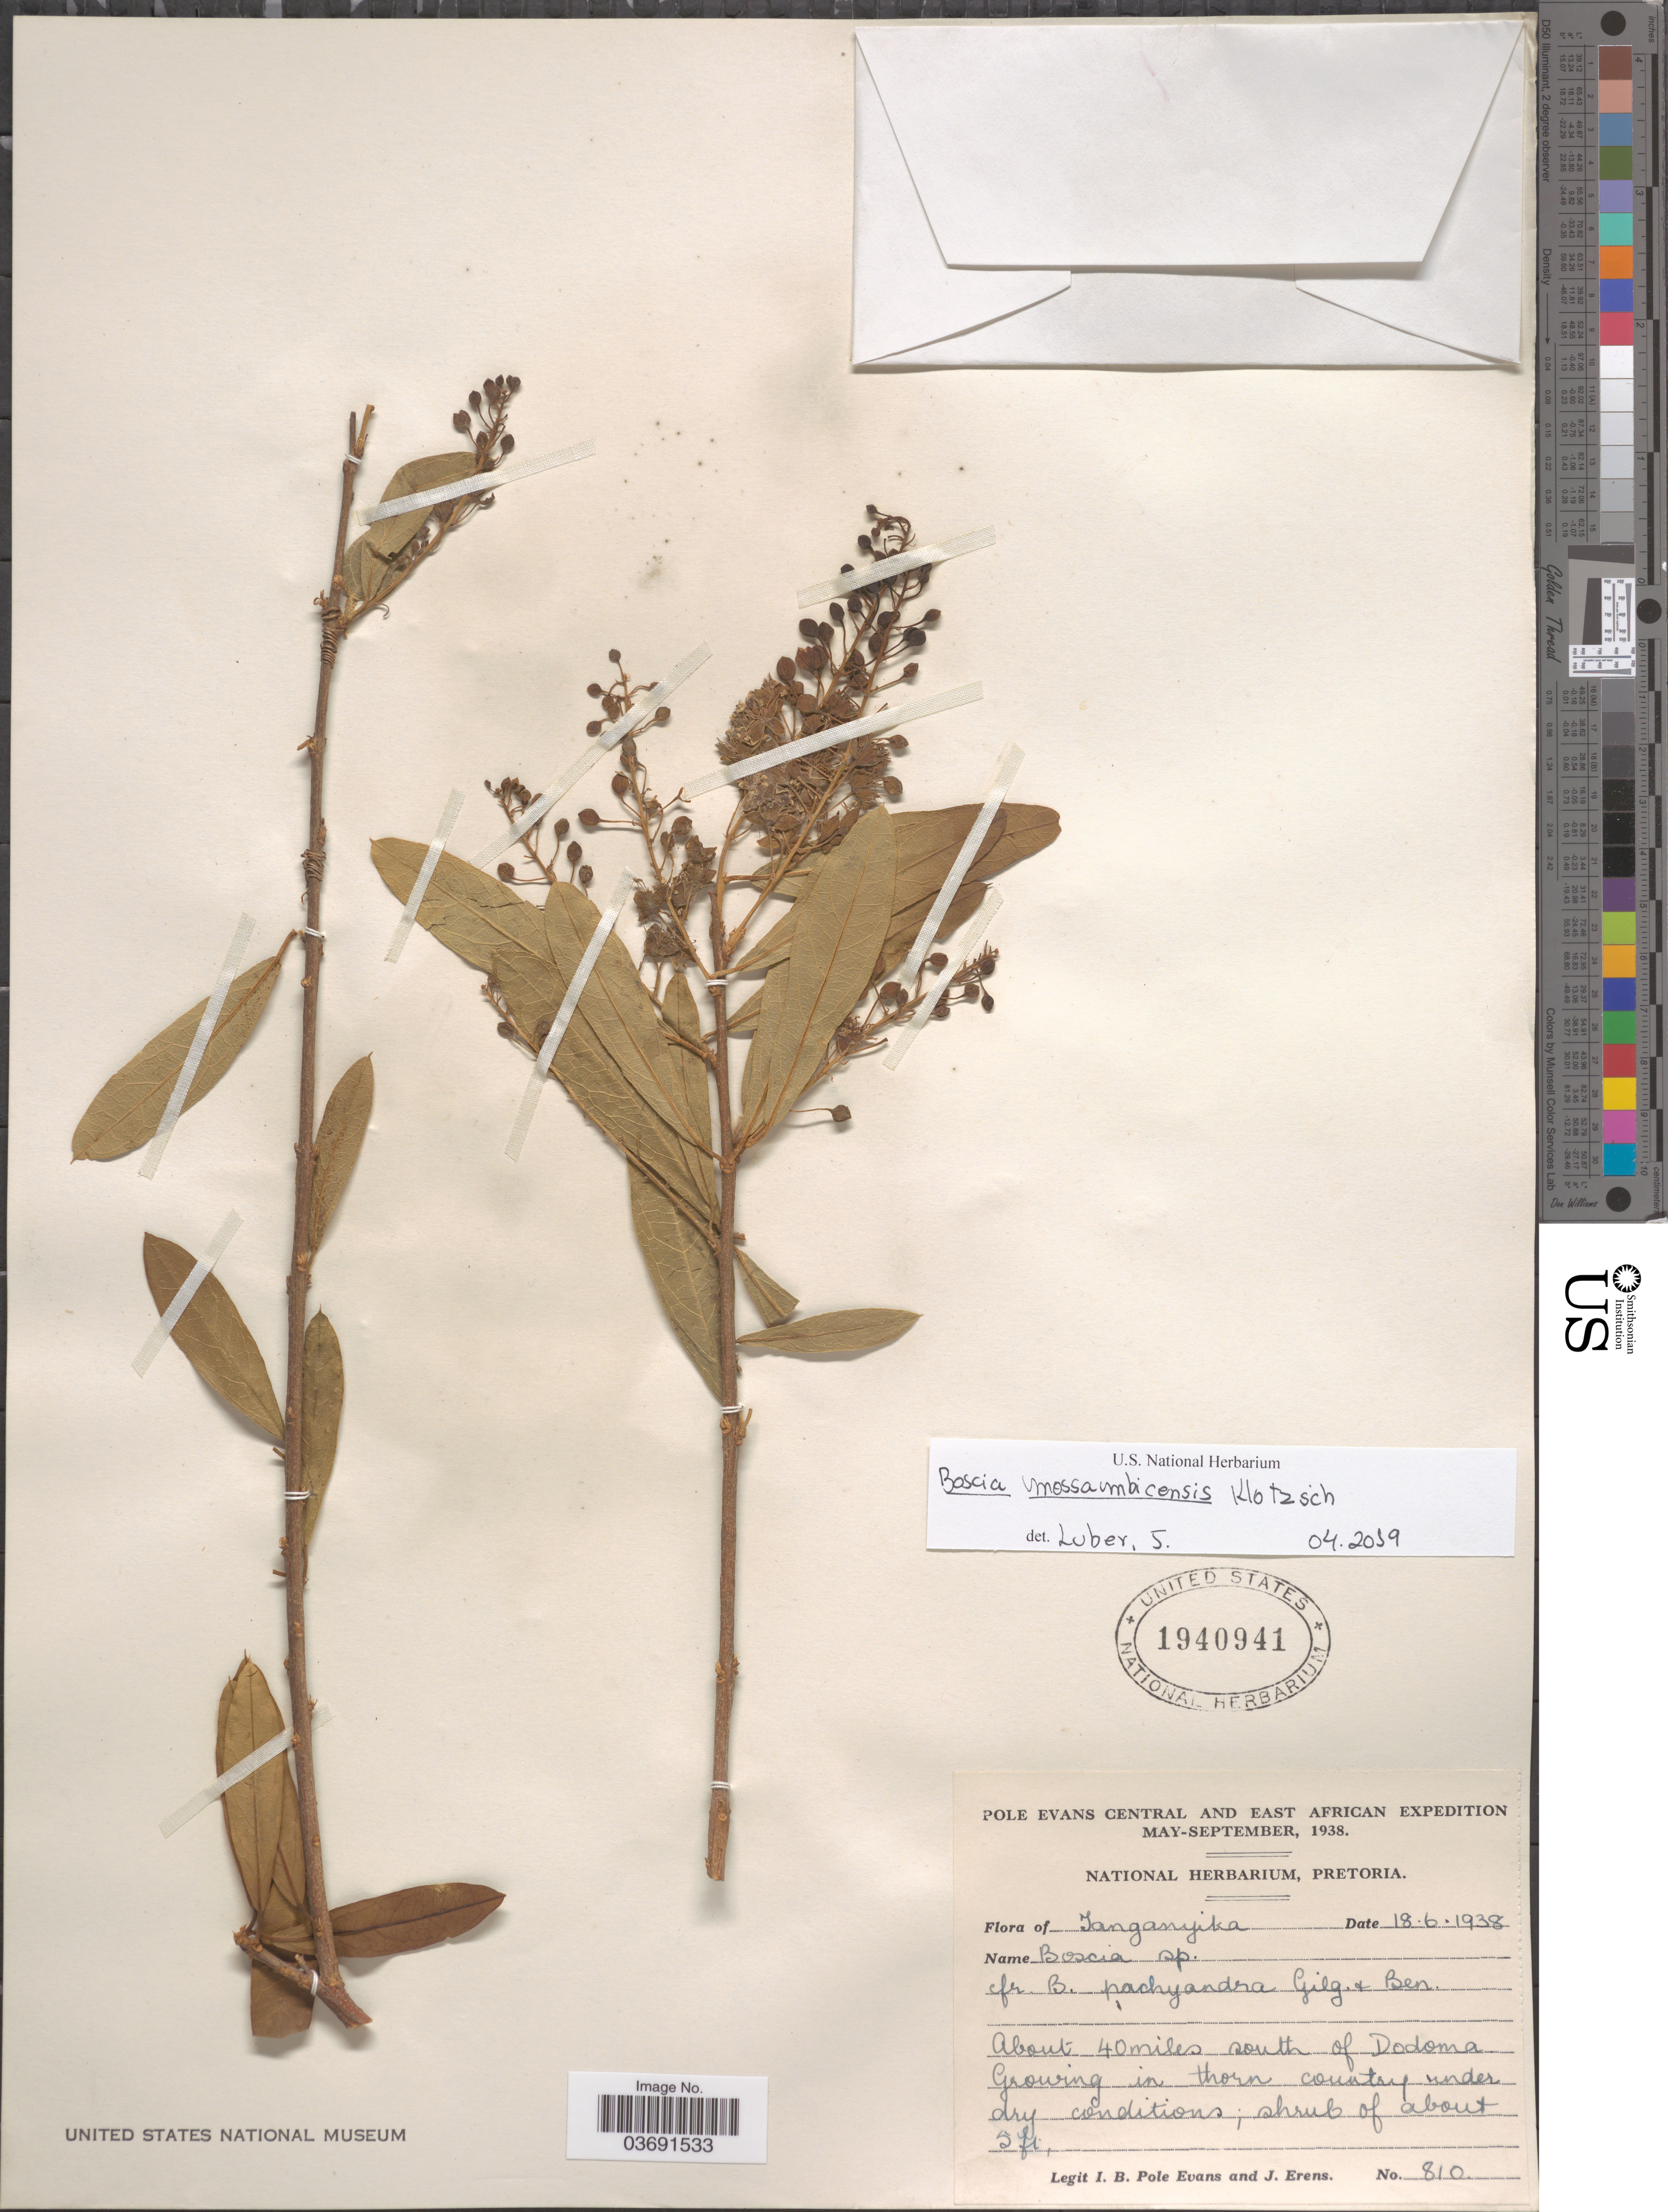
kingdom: Plantae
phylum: Tracheophyta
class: Magnoliopsida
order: Brassicales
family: Capparaceae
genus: Boscia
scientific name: Boscia welwitschii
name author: Gilg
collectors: I. B. Pole-Evans & J. Erens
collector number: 810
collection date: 1938-06-18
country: Tanzania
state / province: Dodoma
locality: Tanganyika. About 40 miles south of Dodoma.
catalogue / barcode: US 1940941